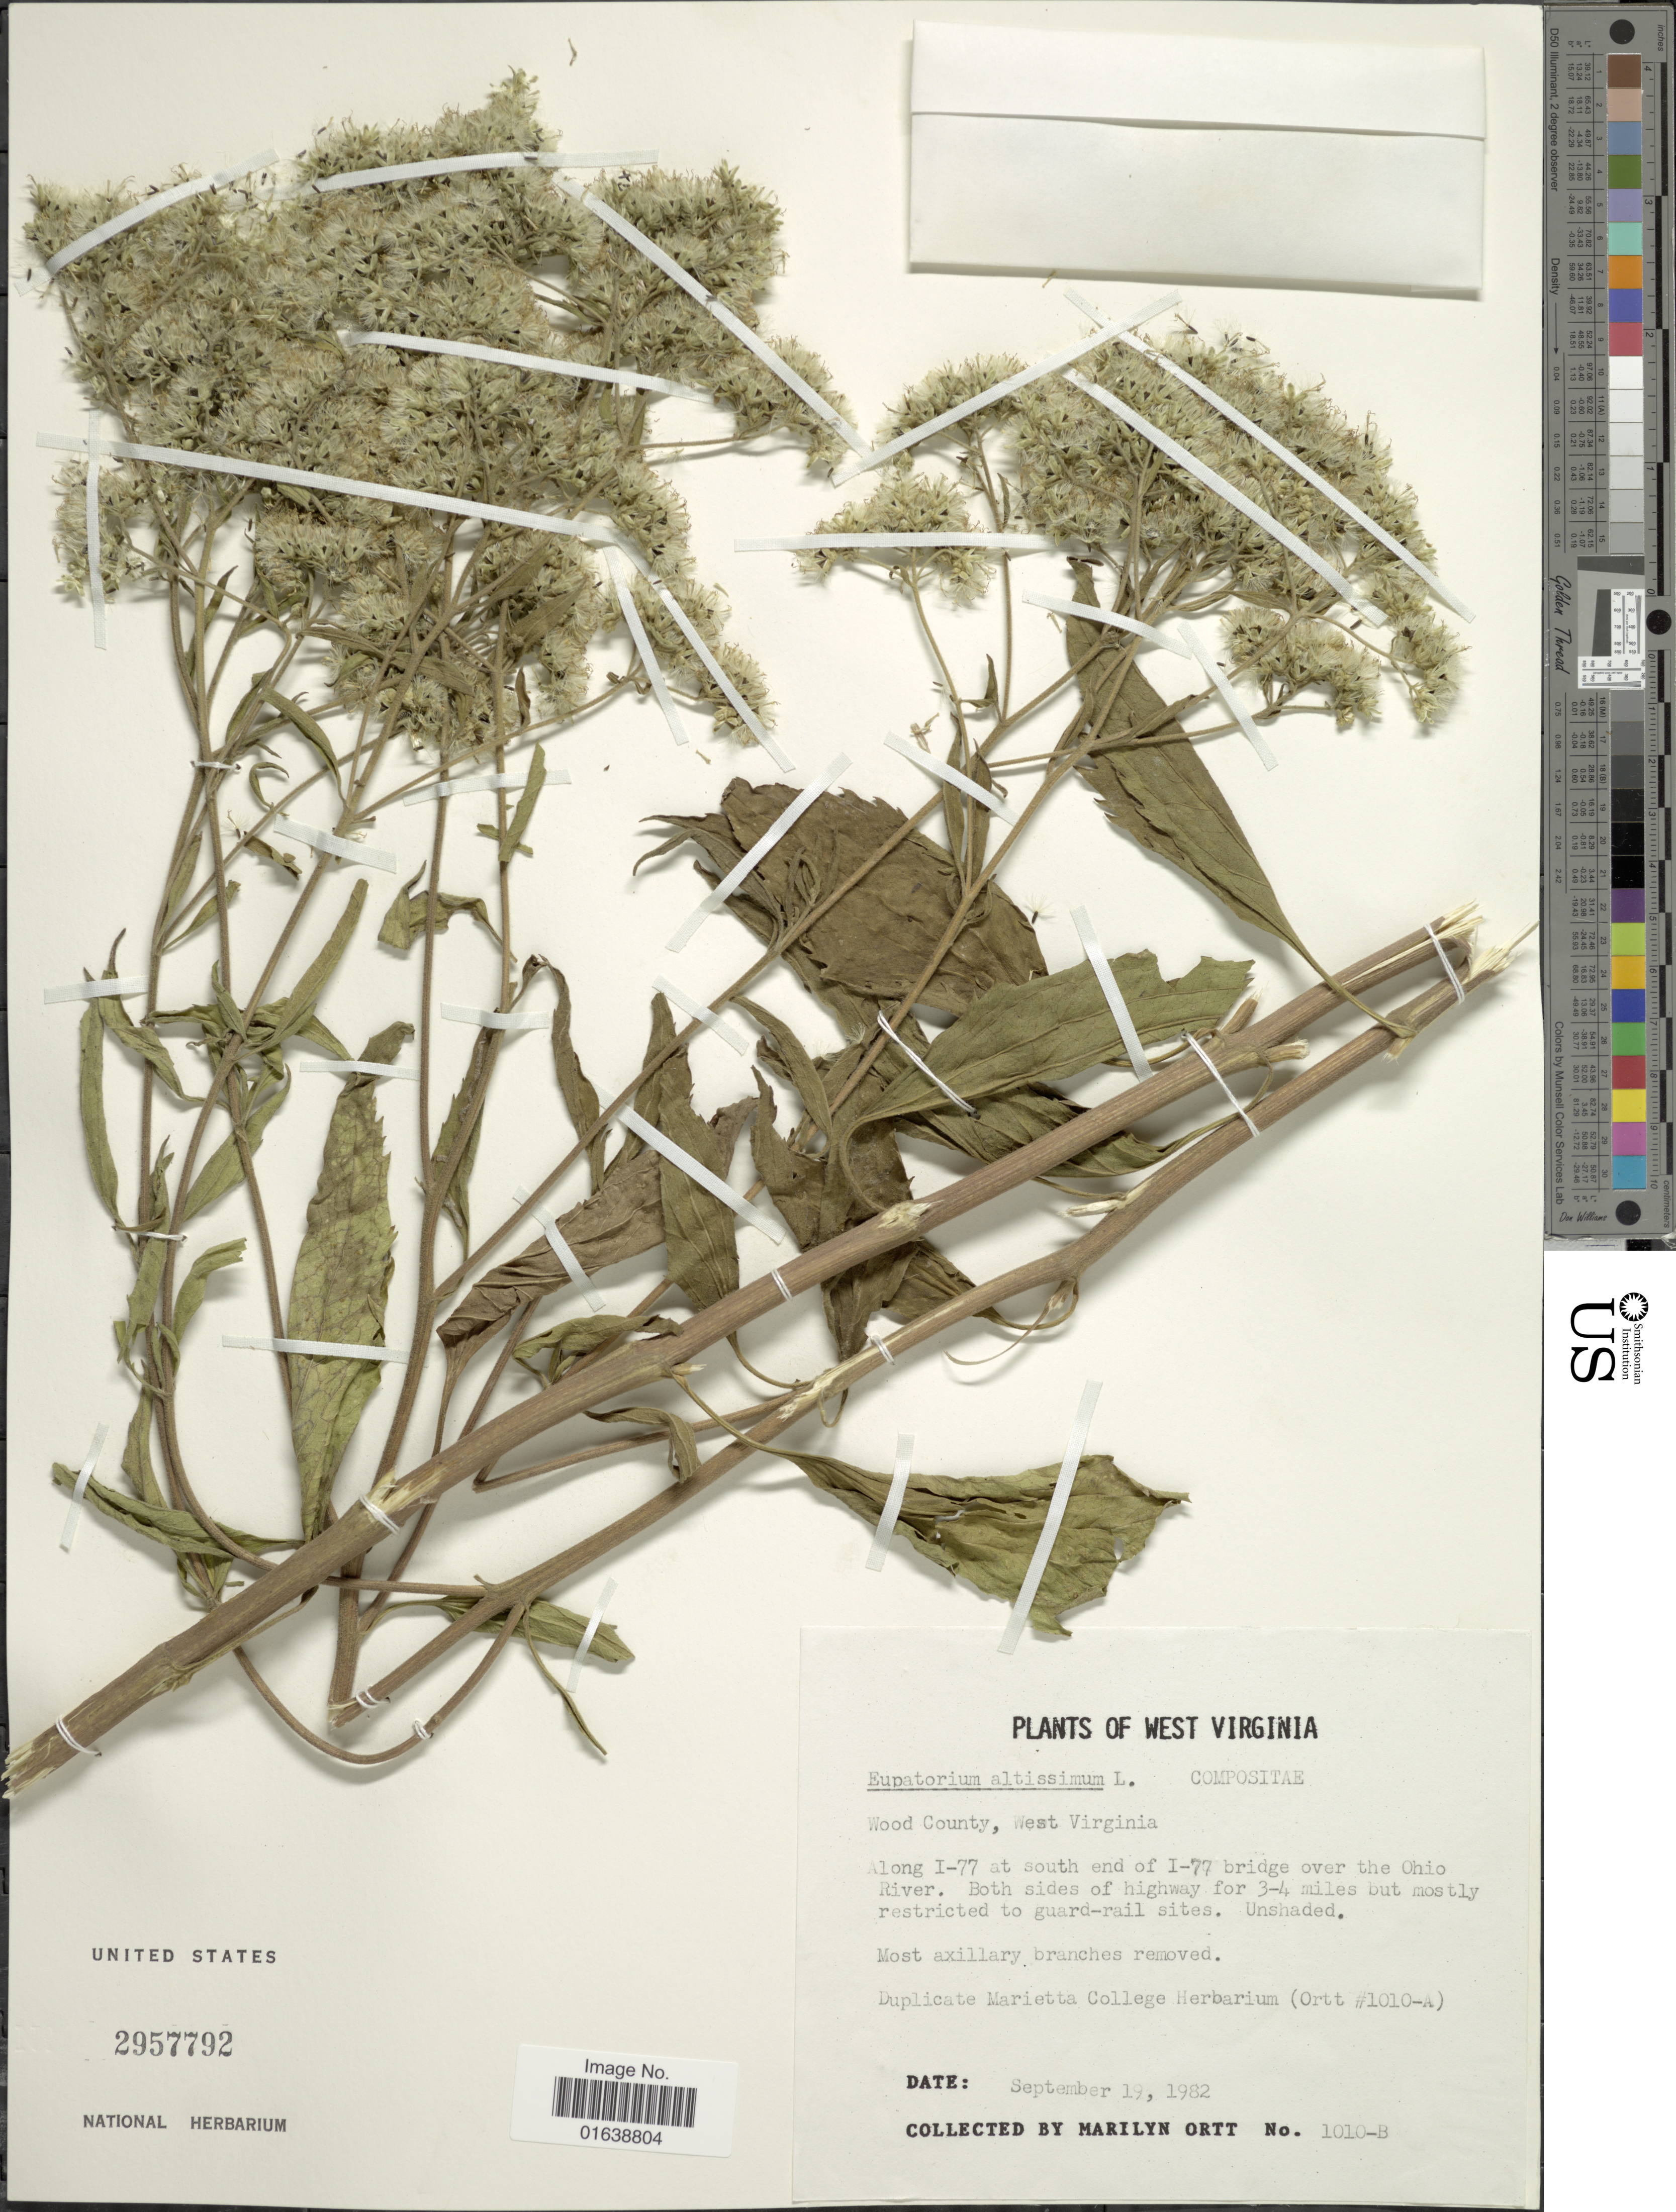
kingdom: Plantae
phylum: Tracheophyta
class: Magnoliopsida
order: Asterales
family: Asteraceae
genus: Eupatorium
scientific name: Eupatorium altissimum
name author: L.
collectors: M. Ortt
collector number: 1010-B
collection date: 1982-09-19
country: United States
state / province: West Virginia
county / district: Wood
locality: West Virginia. Wood County. Along I-77 at south end of I-77 bridge over the Ohio River. Both Sides of highway for 3-4 miles but mostly restricted to guard-rail sites.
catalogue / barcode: US 2957792